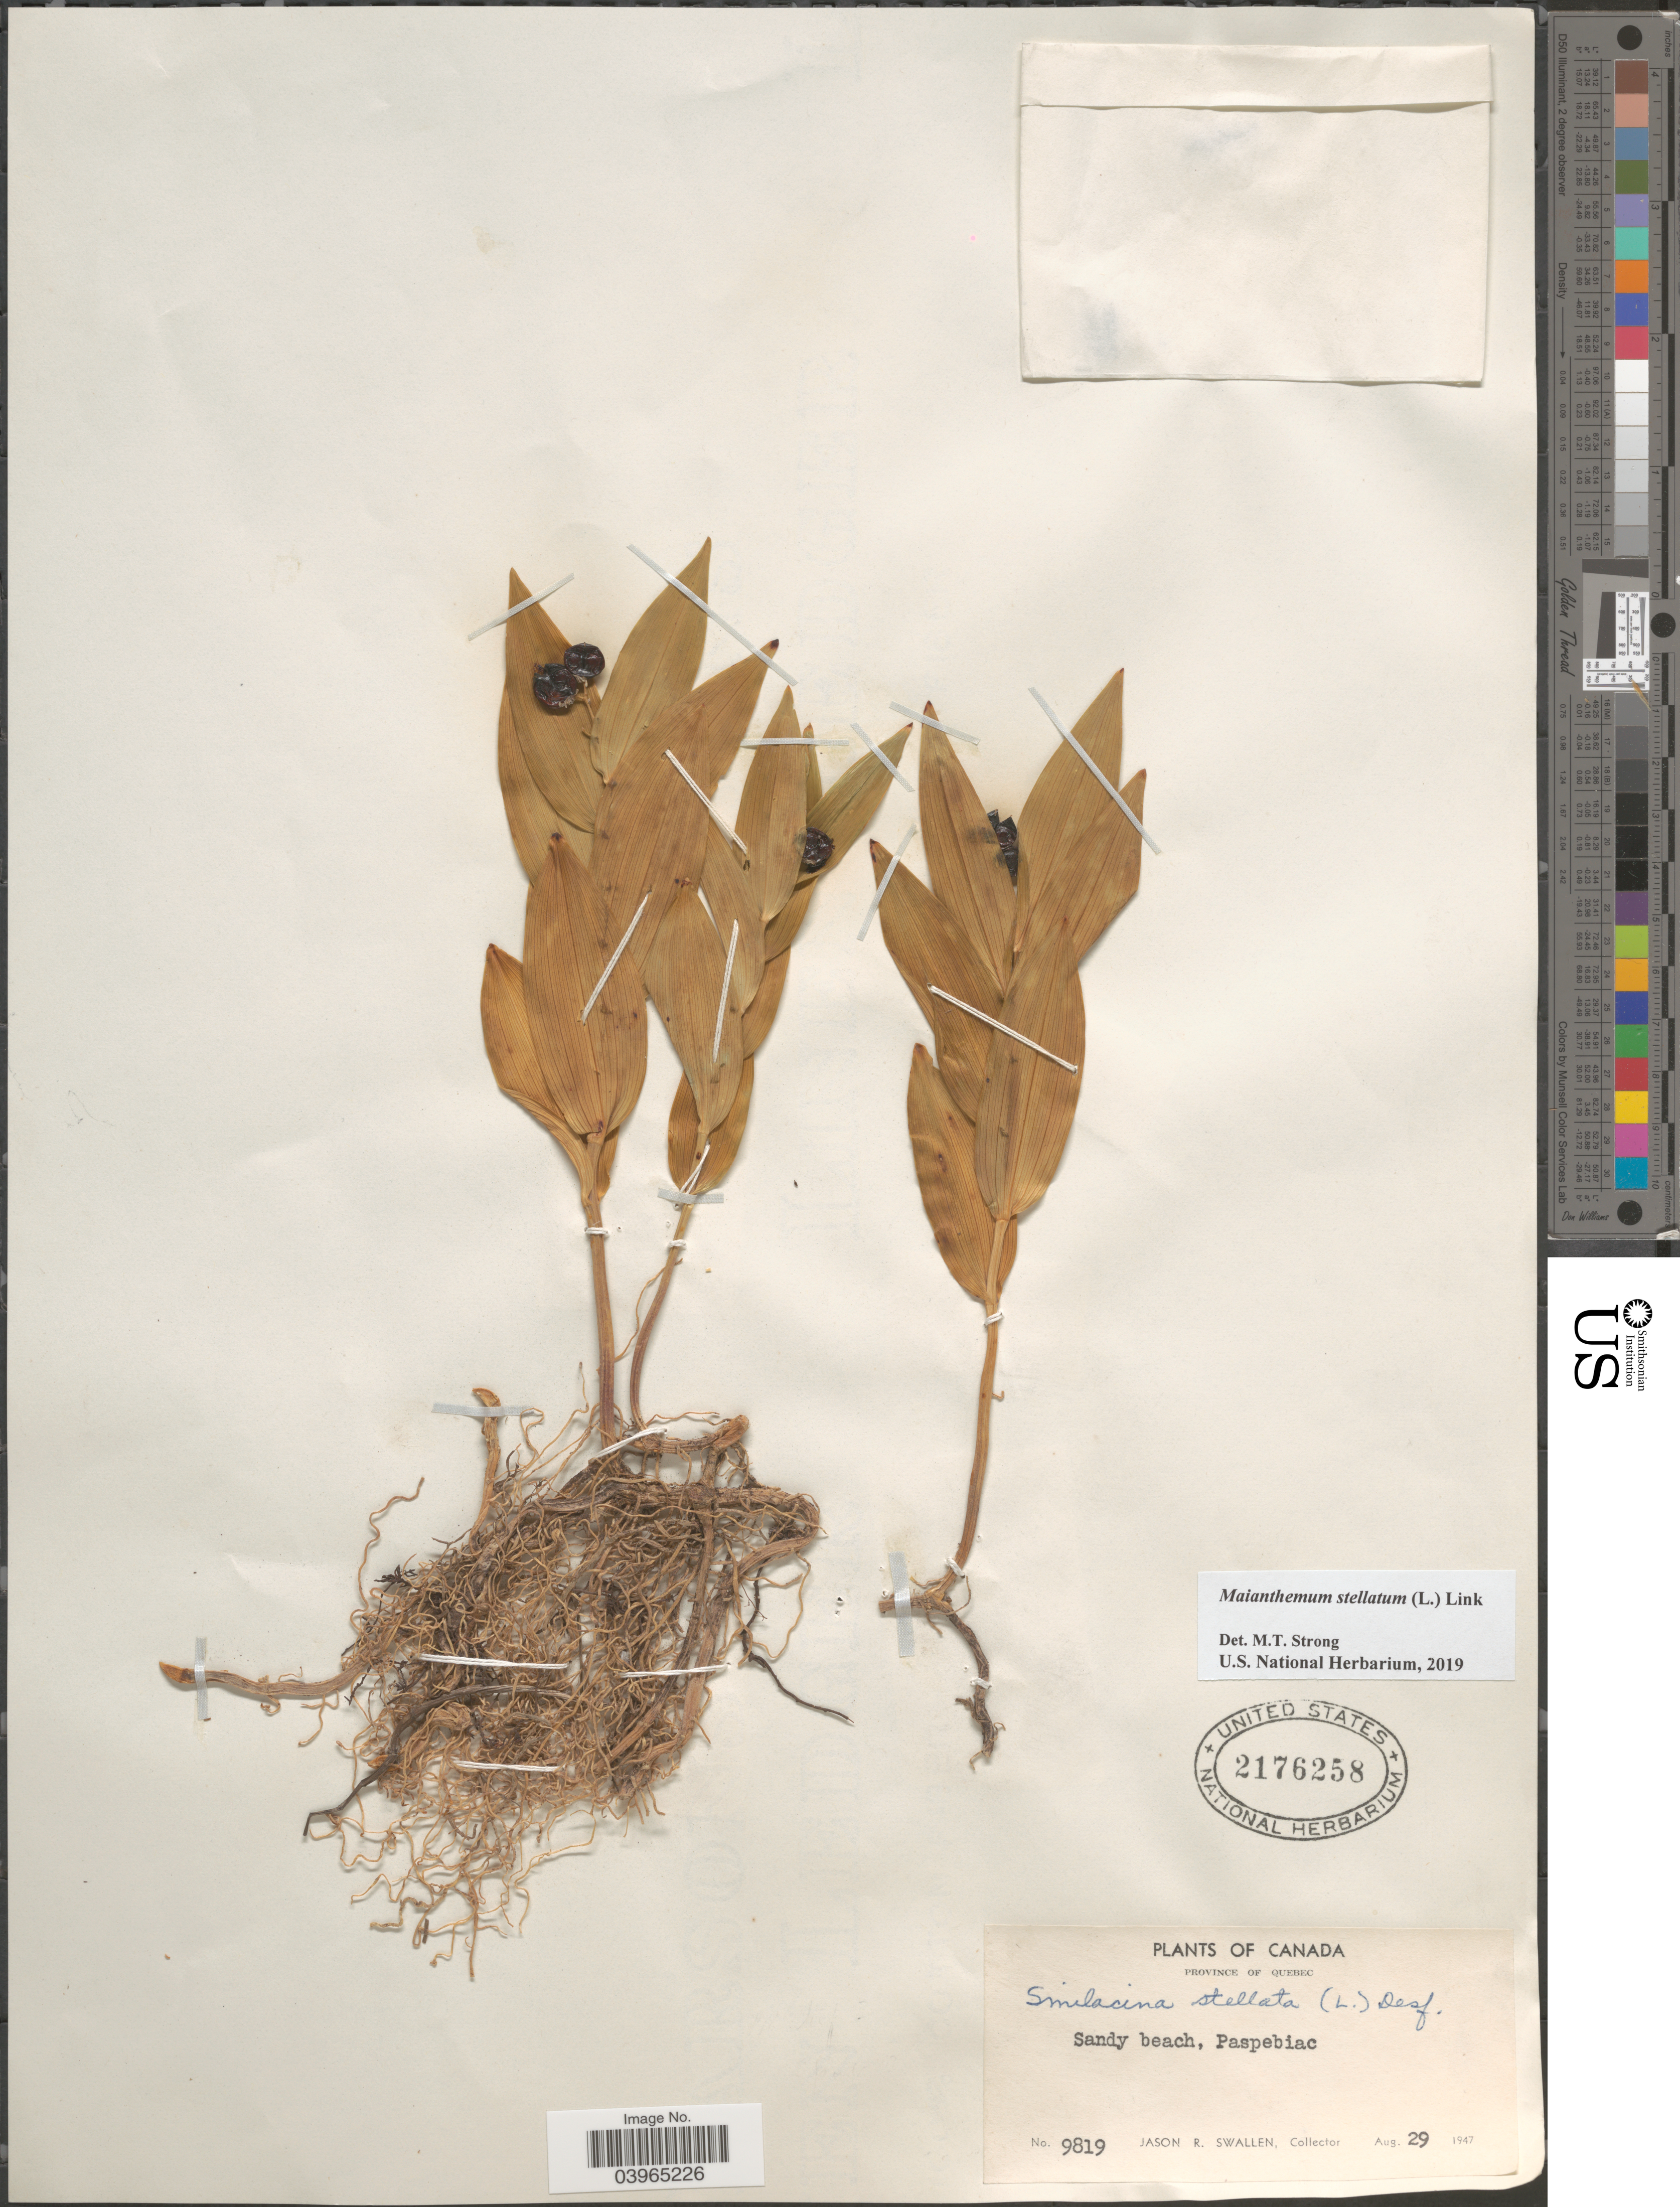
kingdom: Plantae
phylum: Tracheophyta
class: Liliopsida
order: Asparagales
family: Asparagaceae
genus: Maianthemum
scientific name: Maianthemum stellatum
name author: (L.) Link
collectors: J. R. Swallen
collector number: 9819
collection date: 1947-08-29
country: Canada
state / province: Quebec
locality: Sandy beach, Paspebiac.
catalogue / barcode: US 2176258